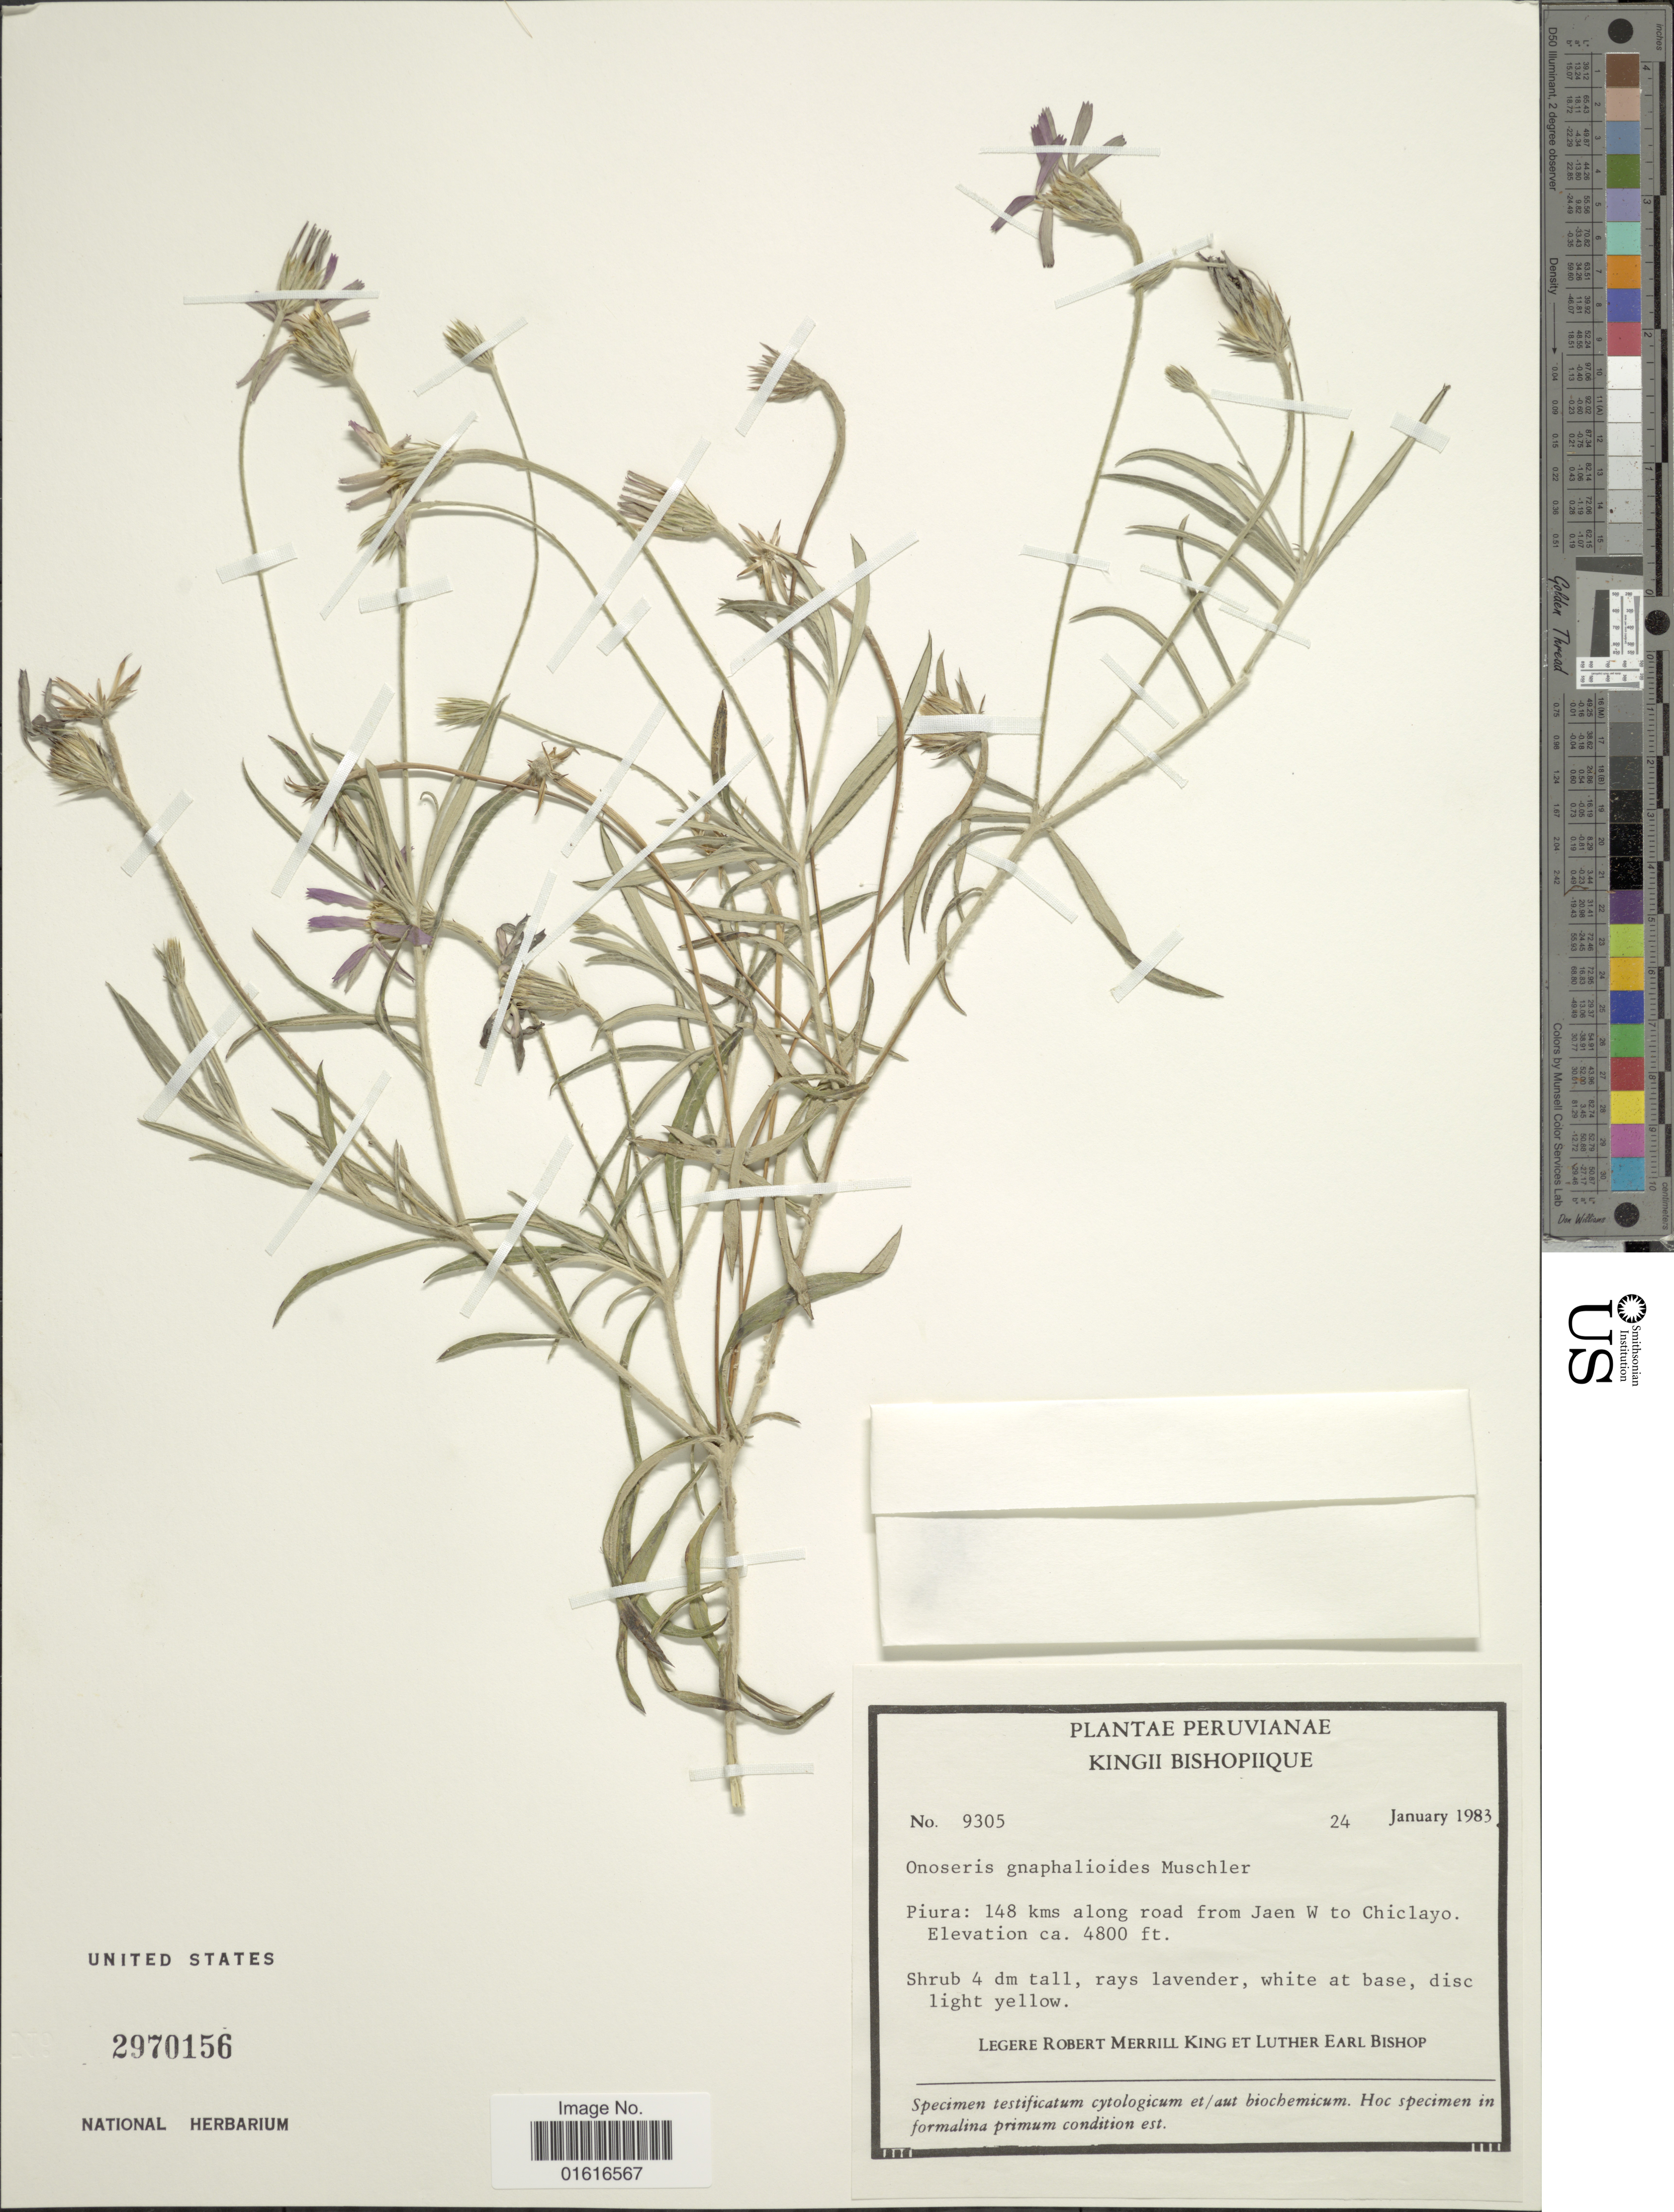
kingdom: Plantae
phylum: Tracheophyta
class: Magnoliopsida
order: Asterales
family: Asteraceae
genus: Onoseris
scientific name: Onoseris gnaphalioides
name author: Muschl.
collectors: R. M. King & L. E. Bishop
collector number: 9305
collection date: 1983-01-24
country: Peru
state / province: Piura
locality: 148 kms along road from Jaen W to Chiclayo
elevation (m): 1463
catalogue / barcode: US 2970156